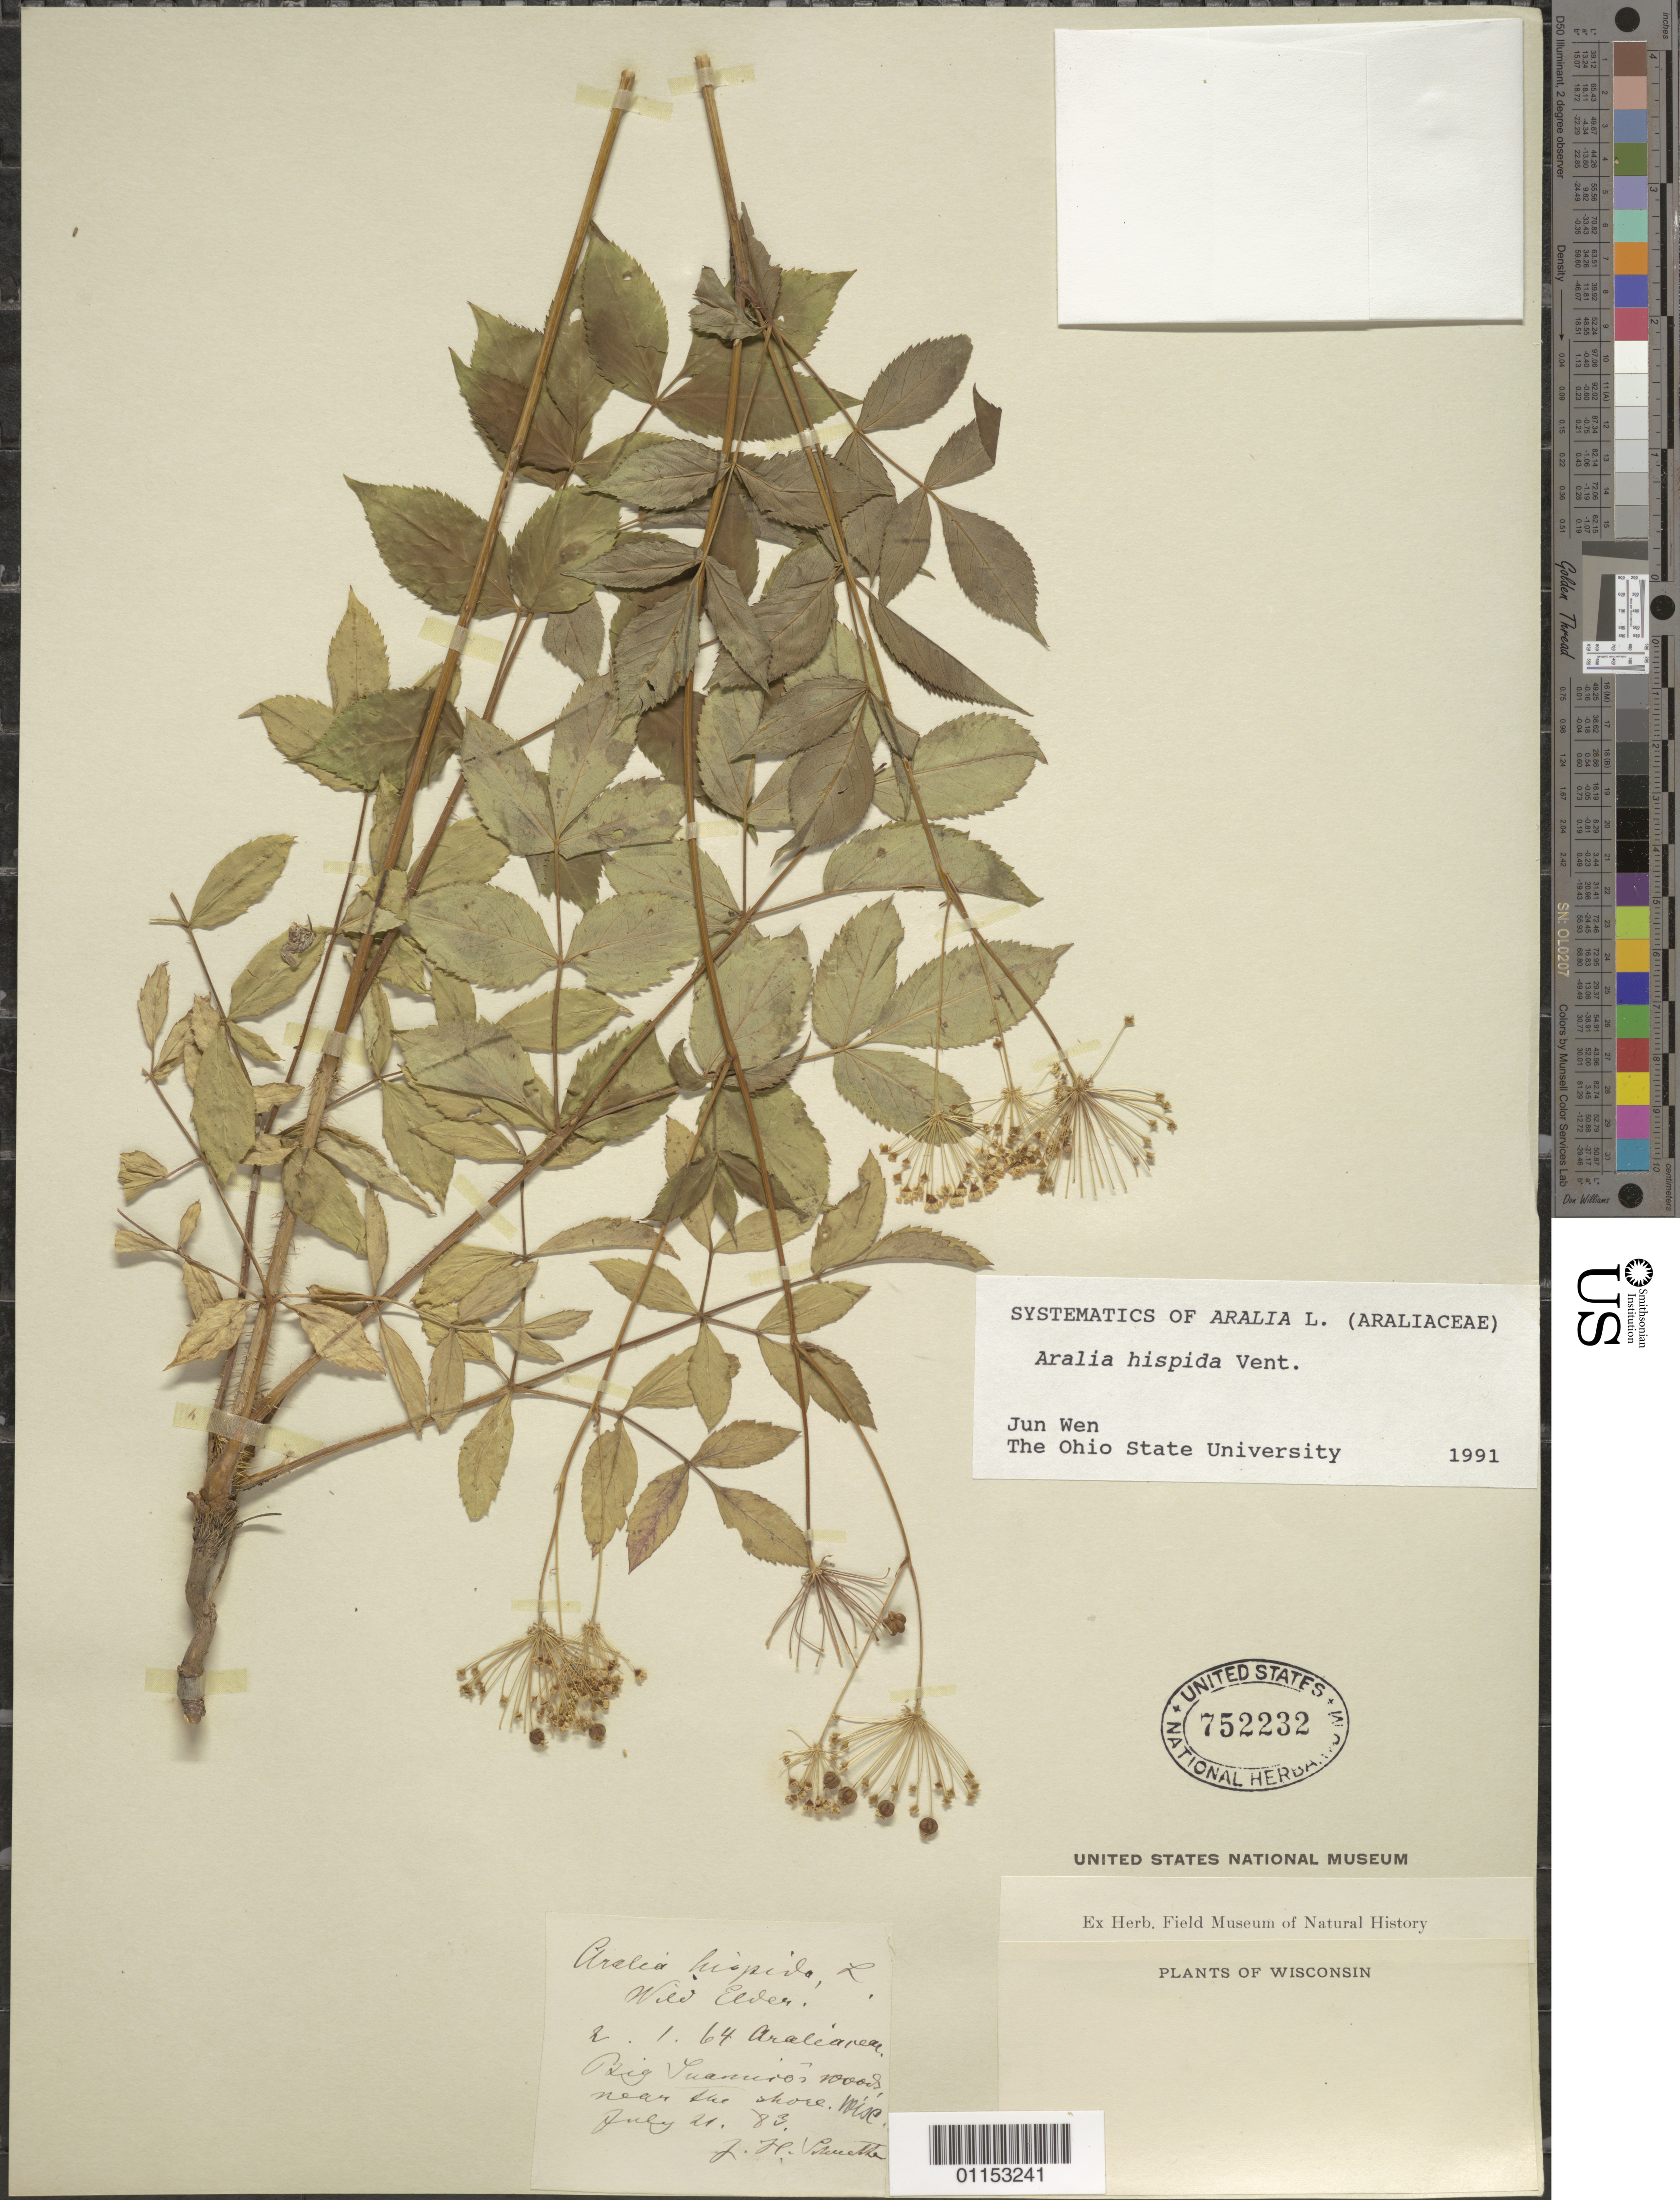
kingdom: Plantae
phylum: Tracheophyta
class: Magnoliopsida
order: Apiales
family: Araliaceae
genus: Aralia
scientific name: Aralia hispida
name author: Vent.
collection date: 1883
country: United States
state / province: Wisconsin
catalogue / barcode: US 752232